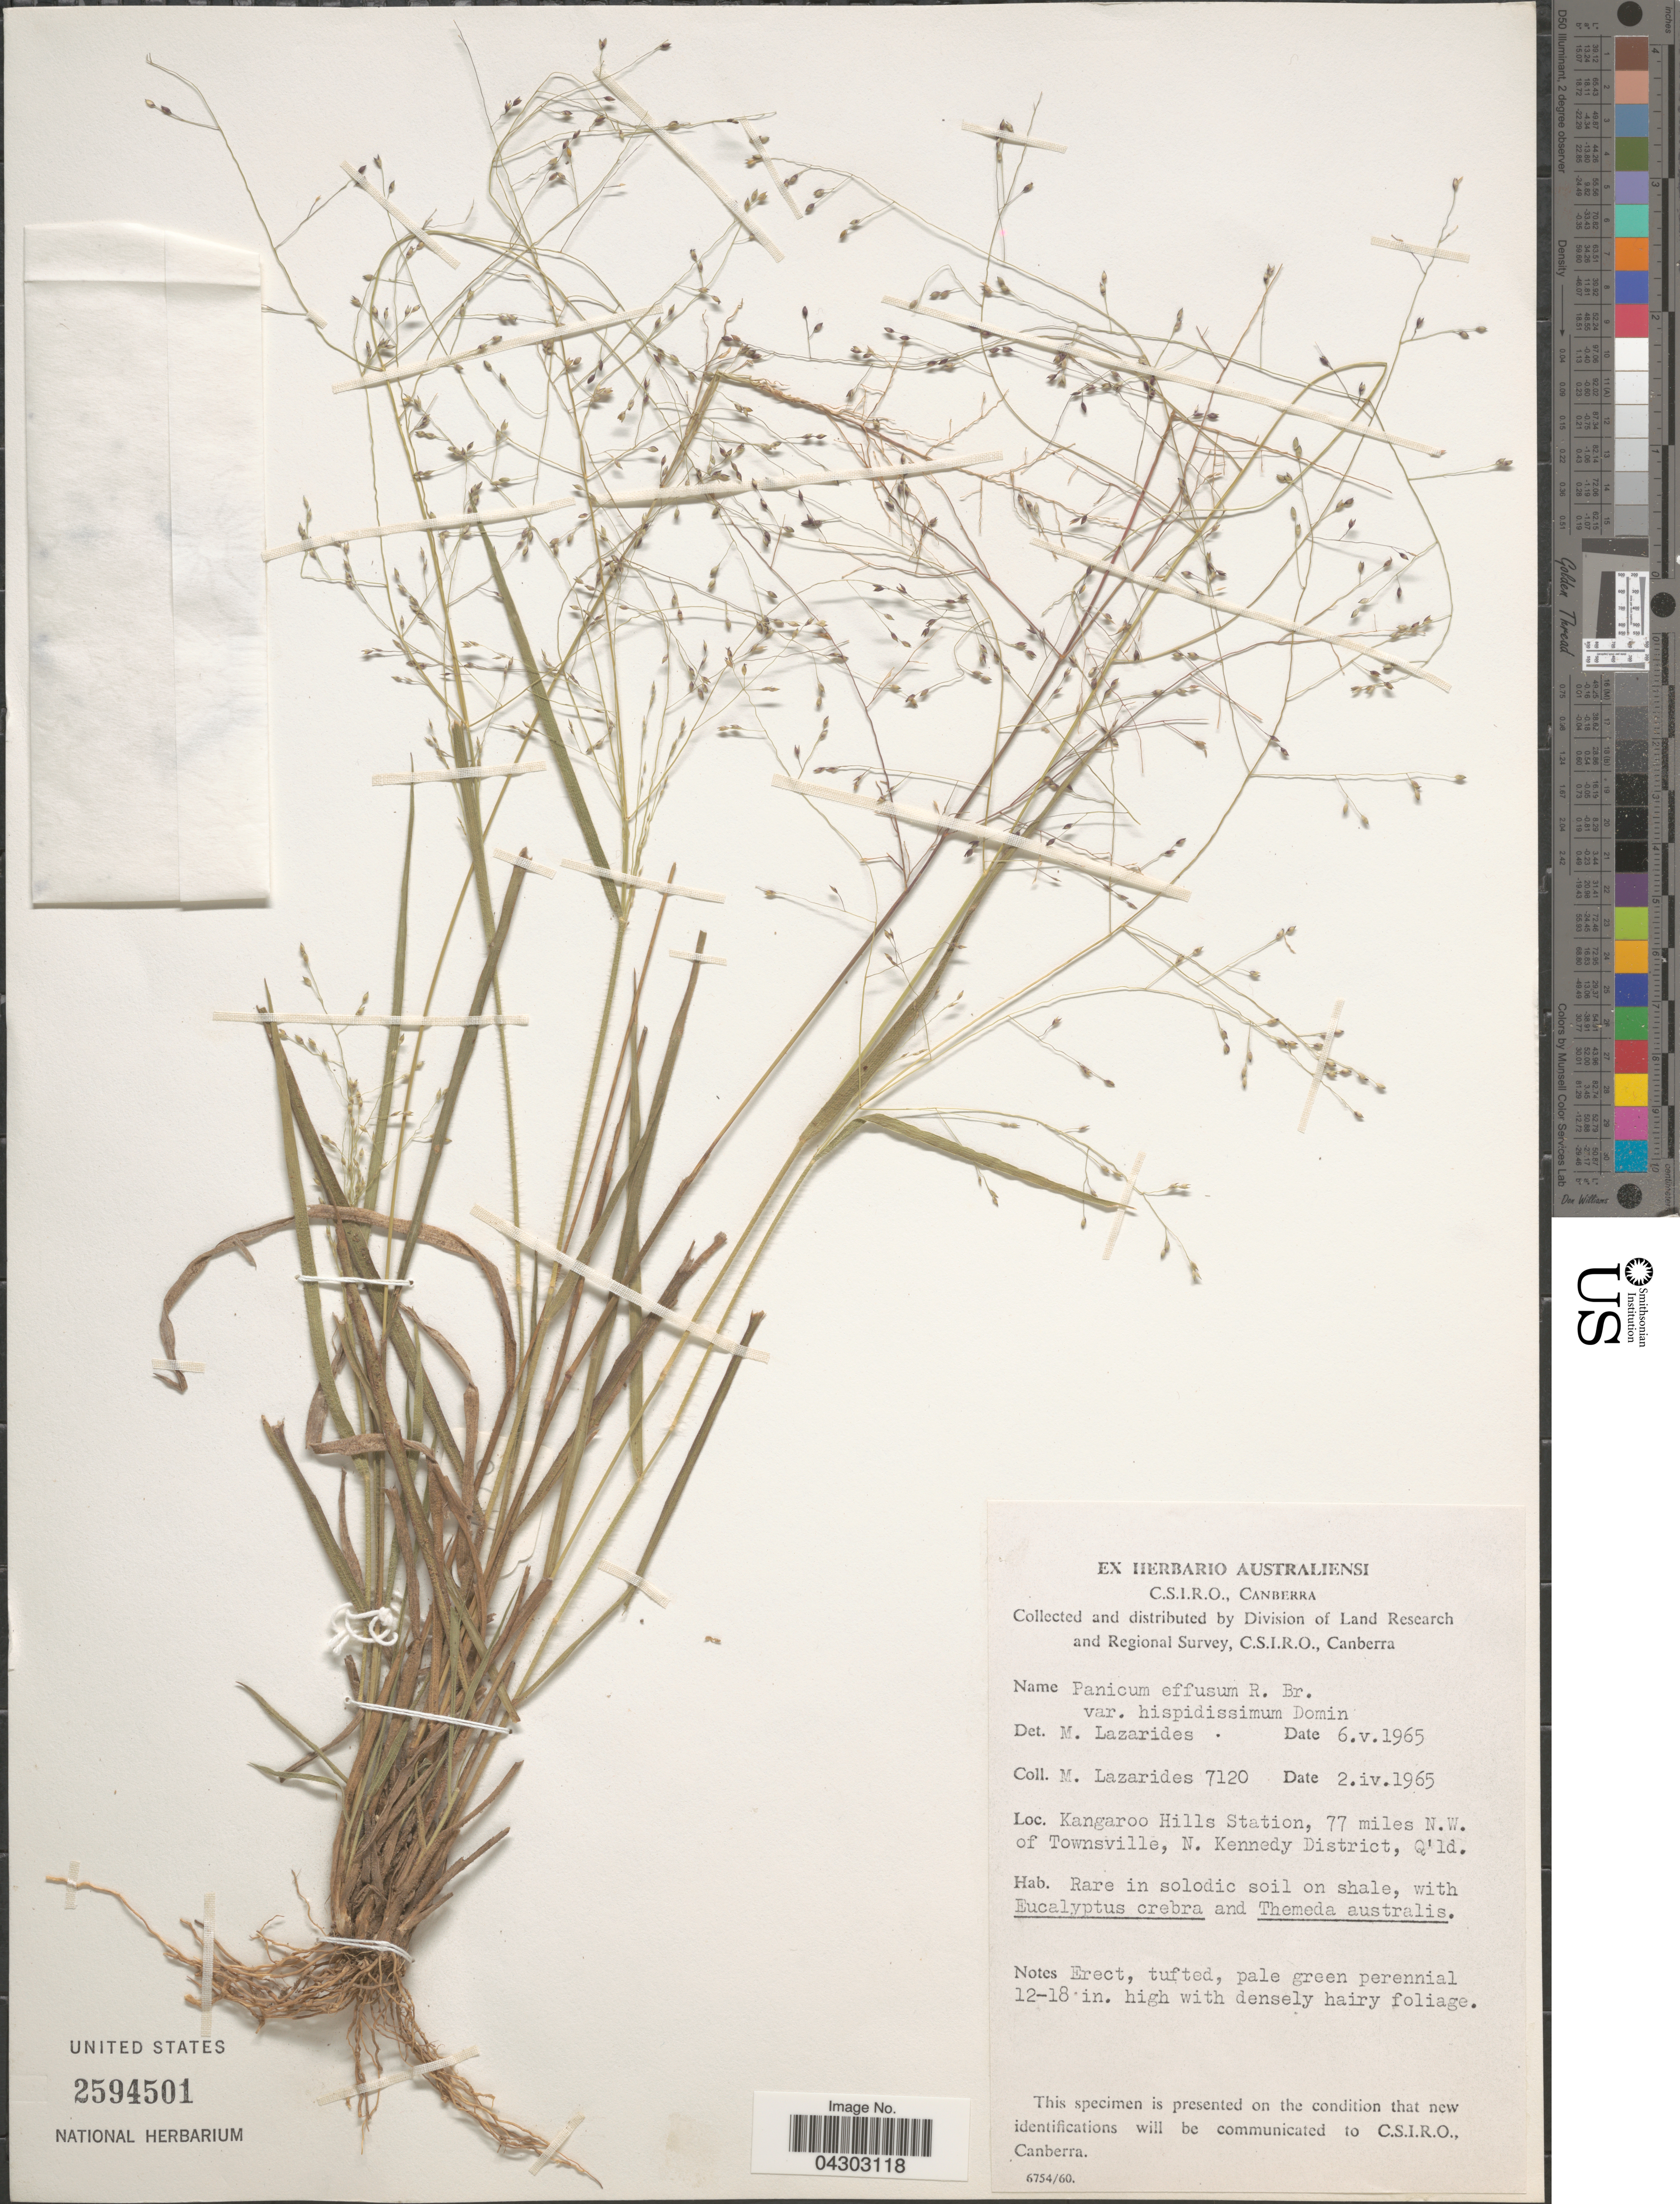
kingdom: Plantae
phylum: Tracheophyta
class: Liliopsida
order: Poales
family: Poaceae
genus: Panicum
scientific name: Panicum effusum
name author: R. Br.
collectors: M. Lazarides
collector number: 7120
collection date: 1965-04-02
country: Australia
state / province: Queensland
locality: Division of Land Research and Regional Survey. Kangaroo Hills Station, 77 miles N.W. of Townsville, N. Kennedy District.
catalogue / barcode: US 2594501